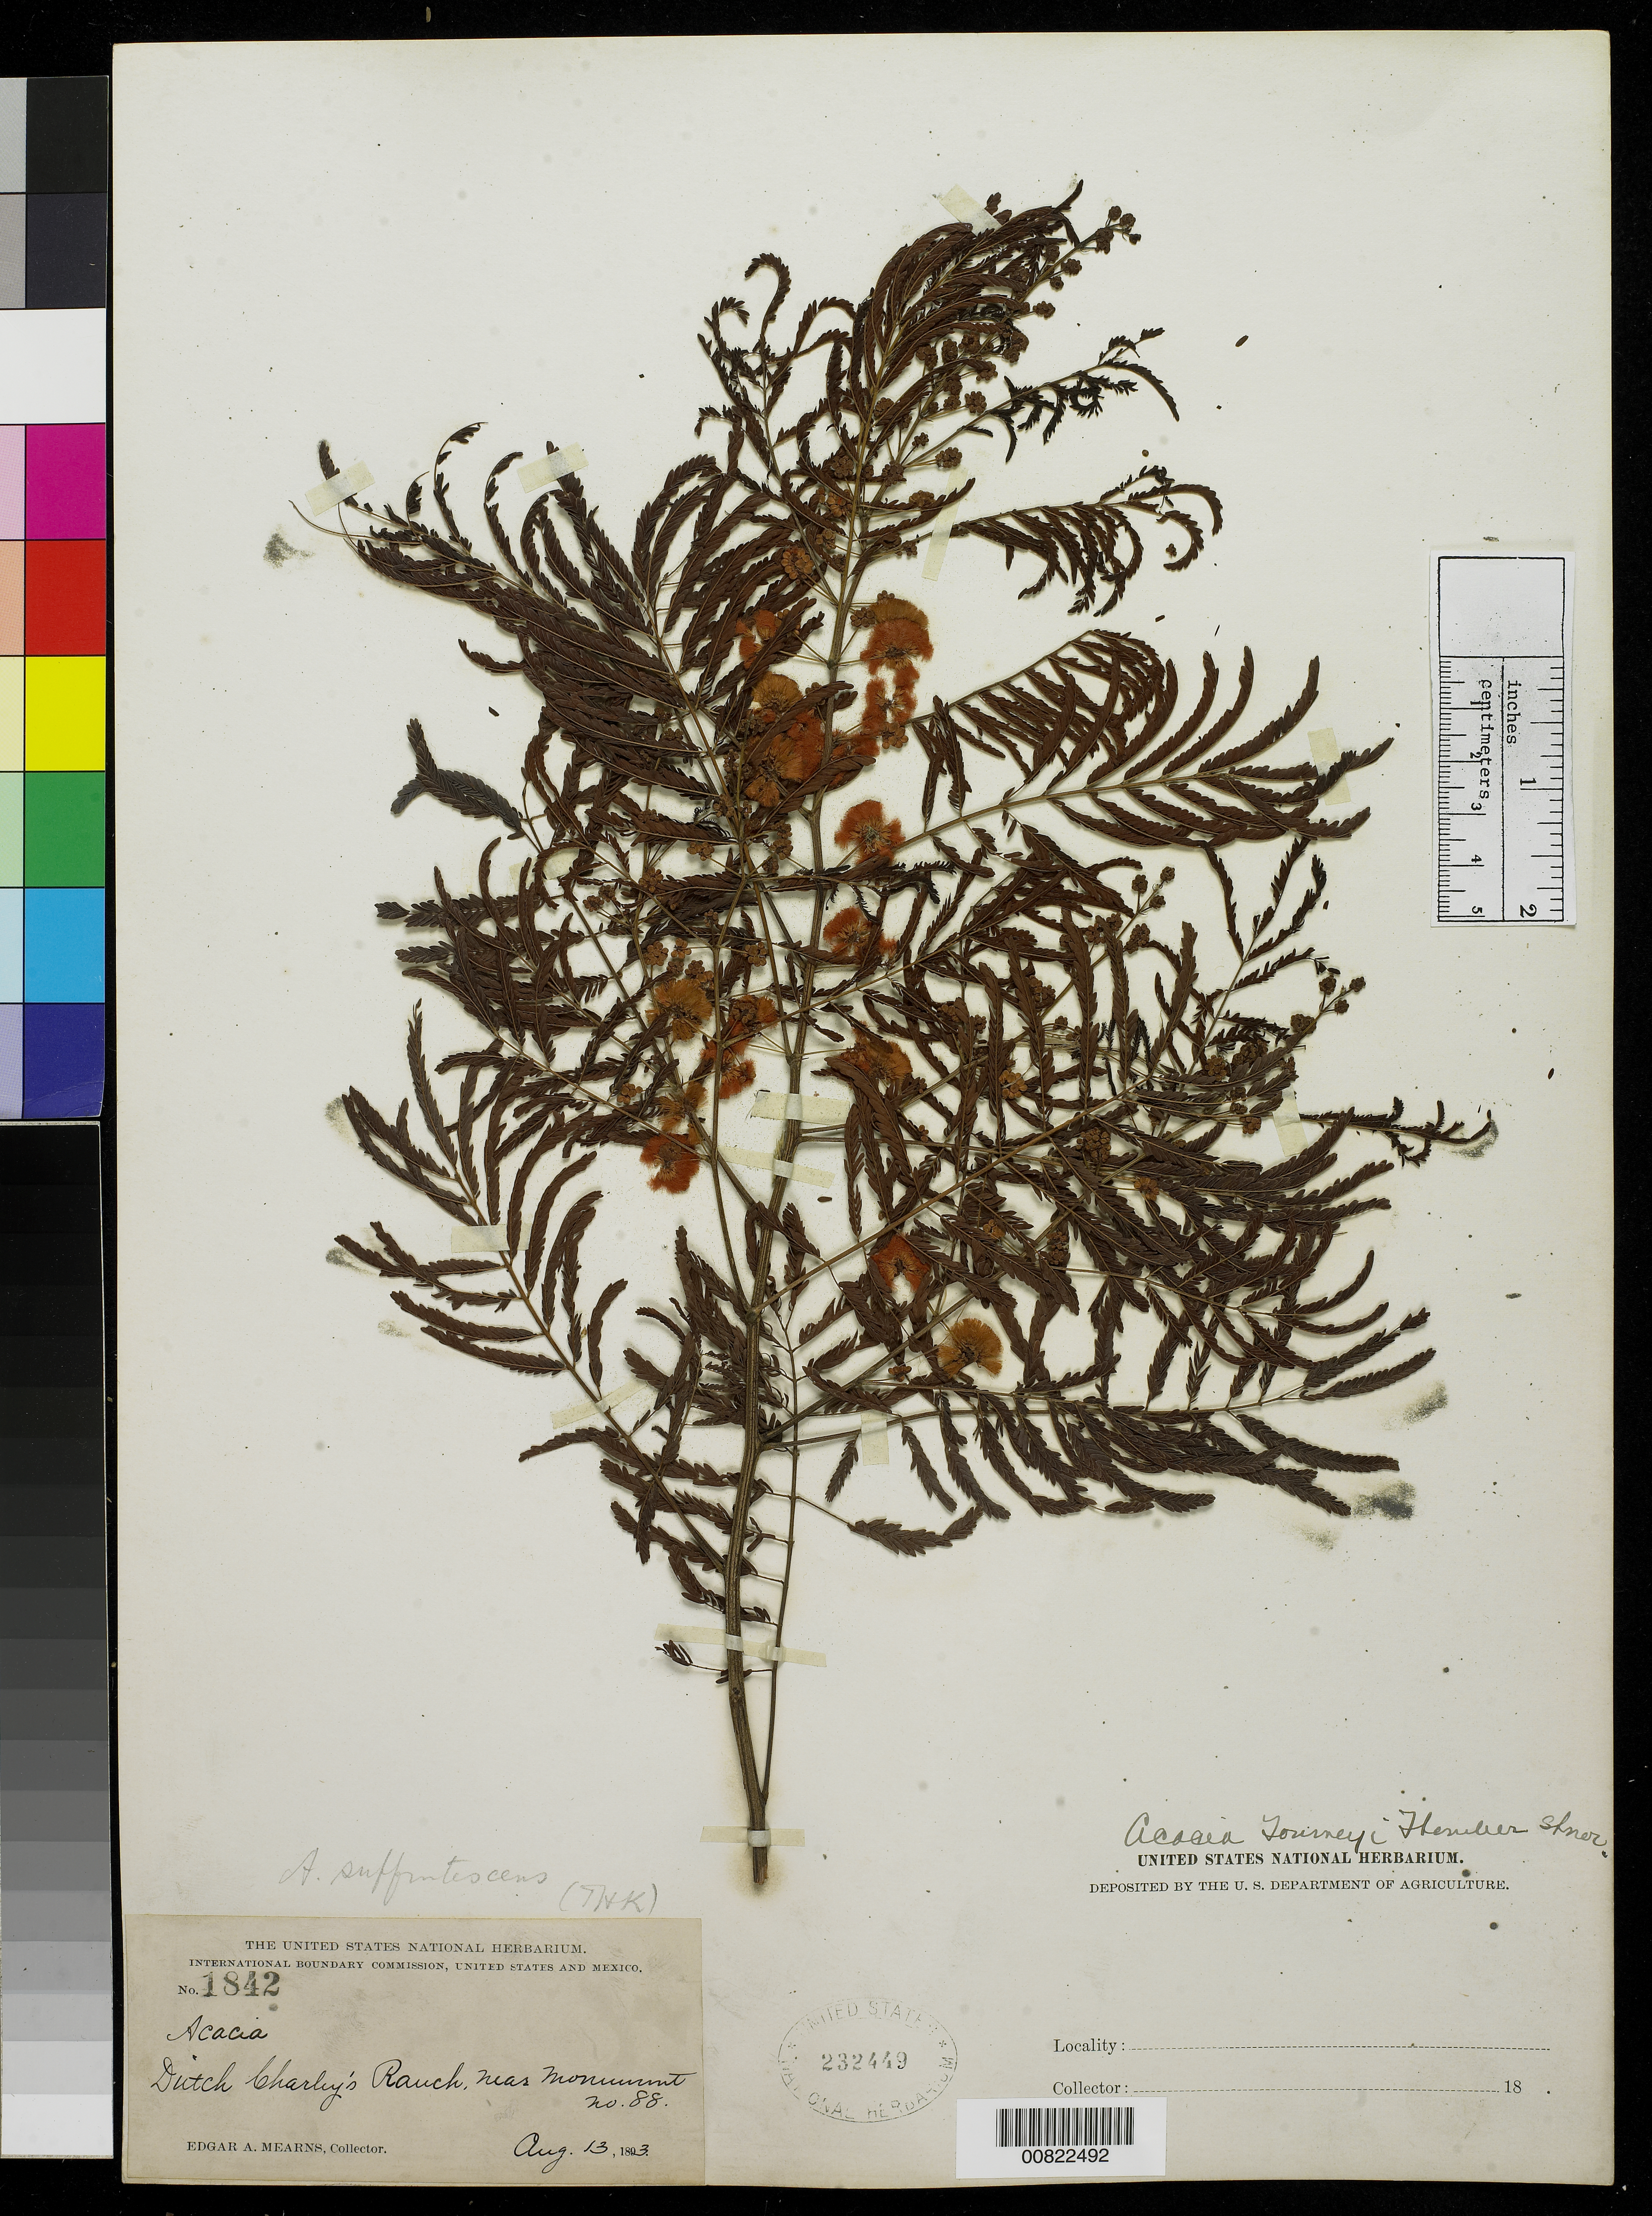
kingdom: Plantae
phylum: Tracheophyta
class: Magnoliopsida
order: Fabales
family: Fabaceae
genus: Acaciella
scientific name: Acaciella angustissima var. angustissima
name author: (Mill.) Britton & Rose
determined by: Strong, M. T., (US), Smithsonian Institution - National Museum of Natural History (UNITED STATES)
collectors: E. A. Mearns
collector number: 1842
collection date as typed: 13 Aug 1893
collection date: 1893-08-13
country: United States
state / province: Arizona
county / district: Cochise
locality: Dutch Charley's Ranch, near monument no. 88.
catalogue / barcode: US 232449